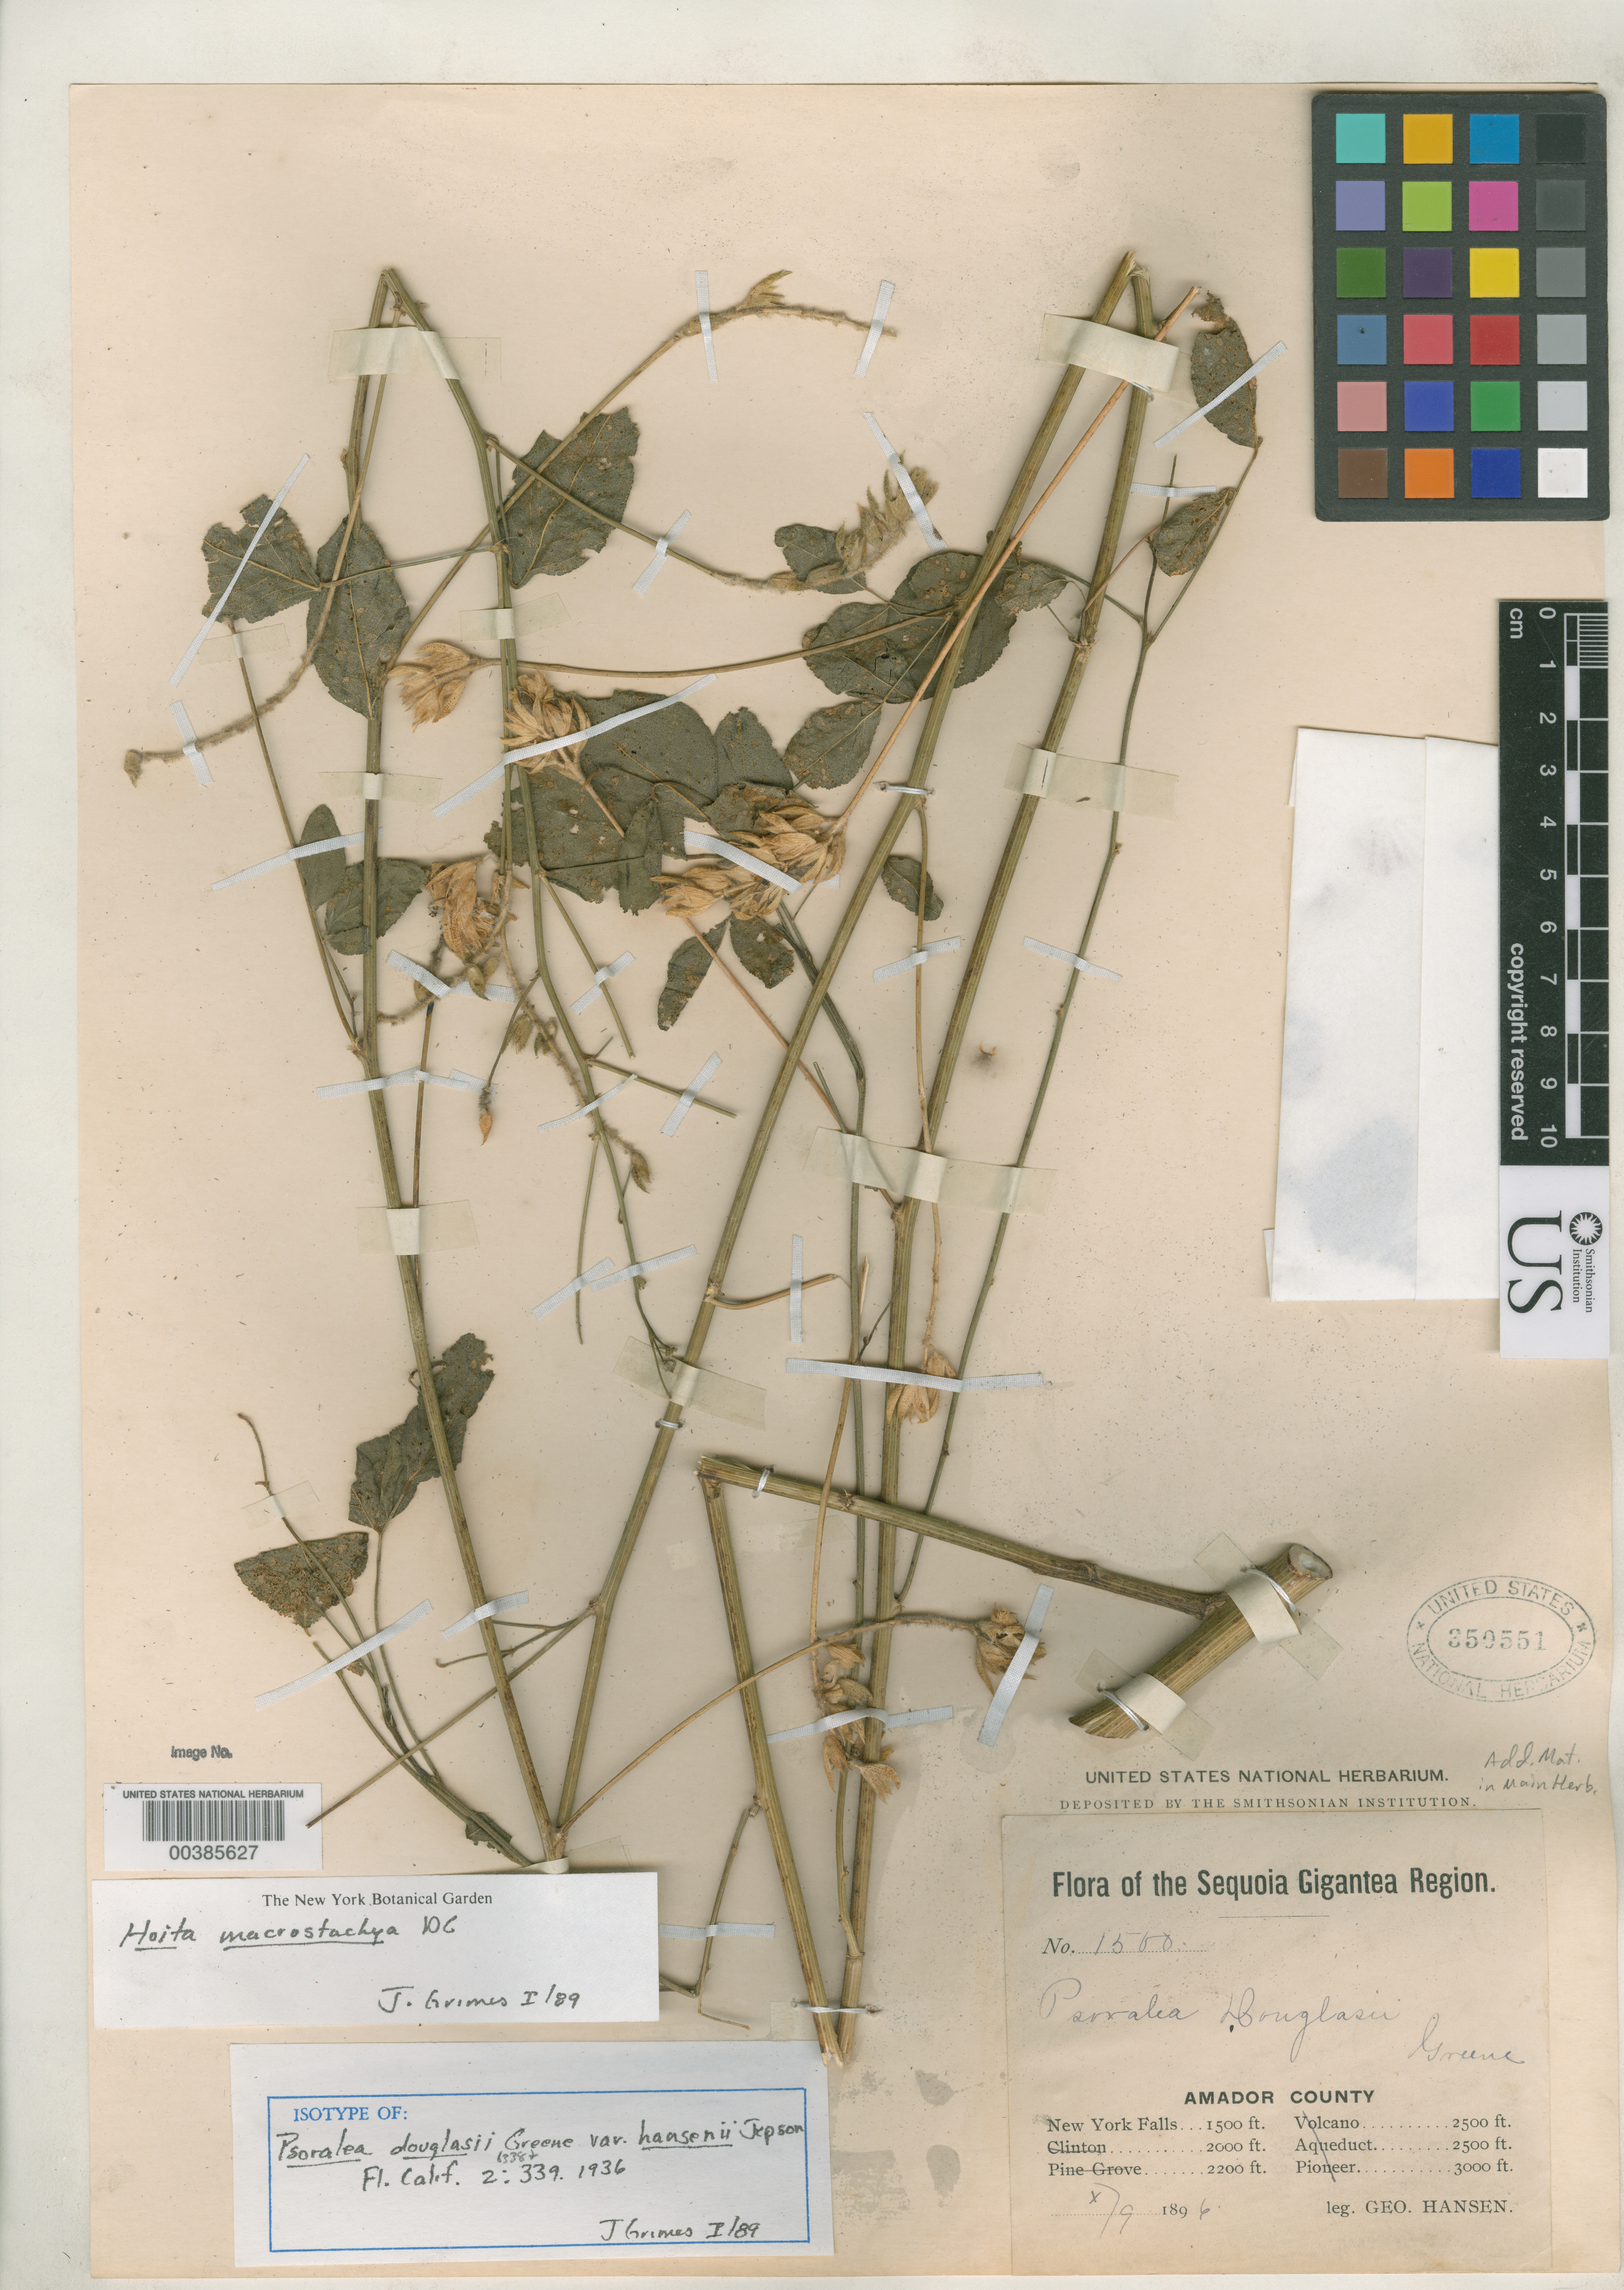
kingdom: Plantae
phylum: Tracheophyta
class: Magnoliopsida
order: Fabales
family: Fabaceae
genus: Psoralea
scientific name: Psoralea douglasii var. hansenii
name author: Jeps.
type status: Isotype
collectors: G. Hansen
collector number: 1500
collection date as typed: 19 Oct 1896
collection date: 1896-10-19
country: United States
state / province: California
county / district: Amador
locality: New York Falls.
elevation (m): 457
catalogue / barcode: US 350551